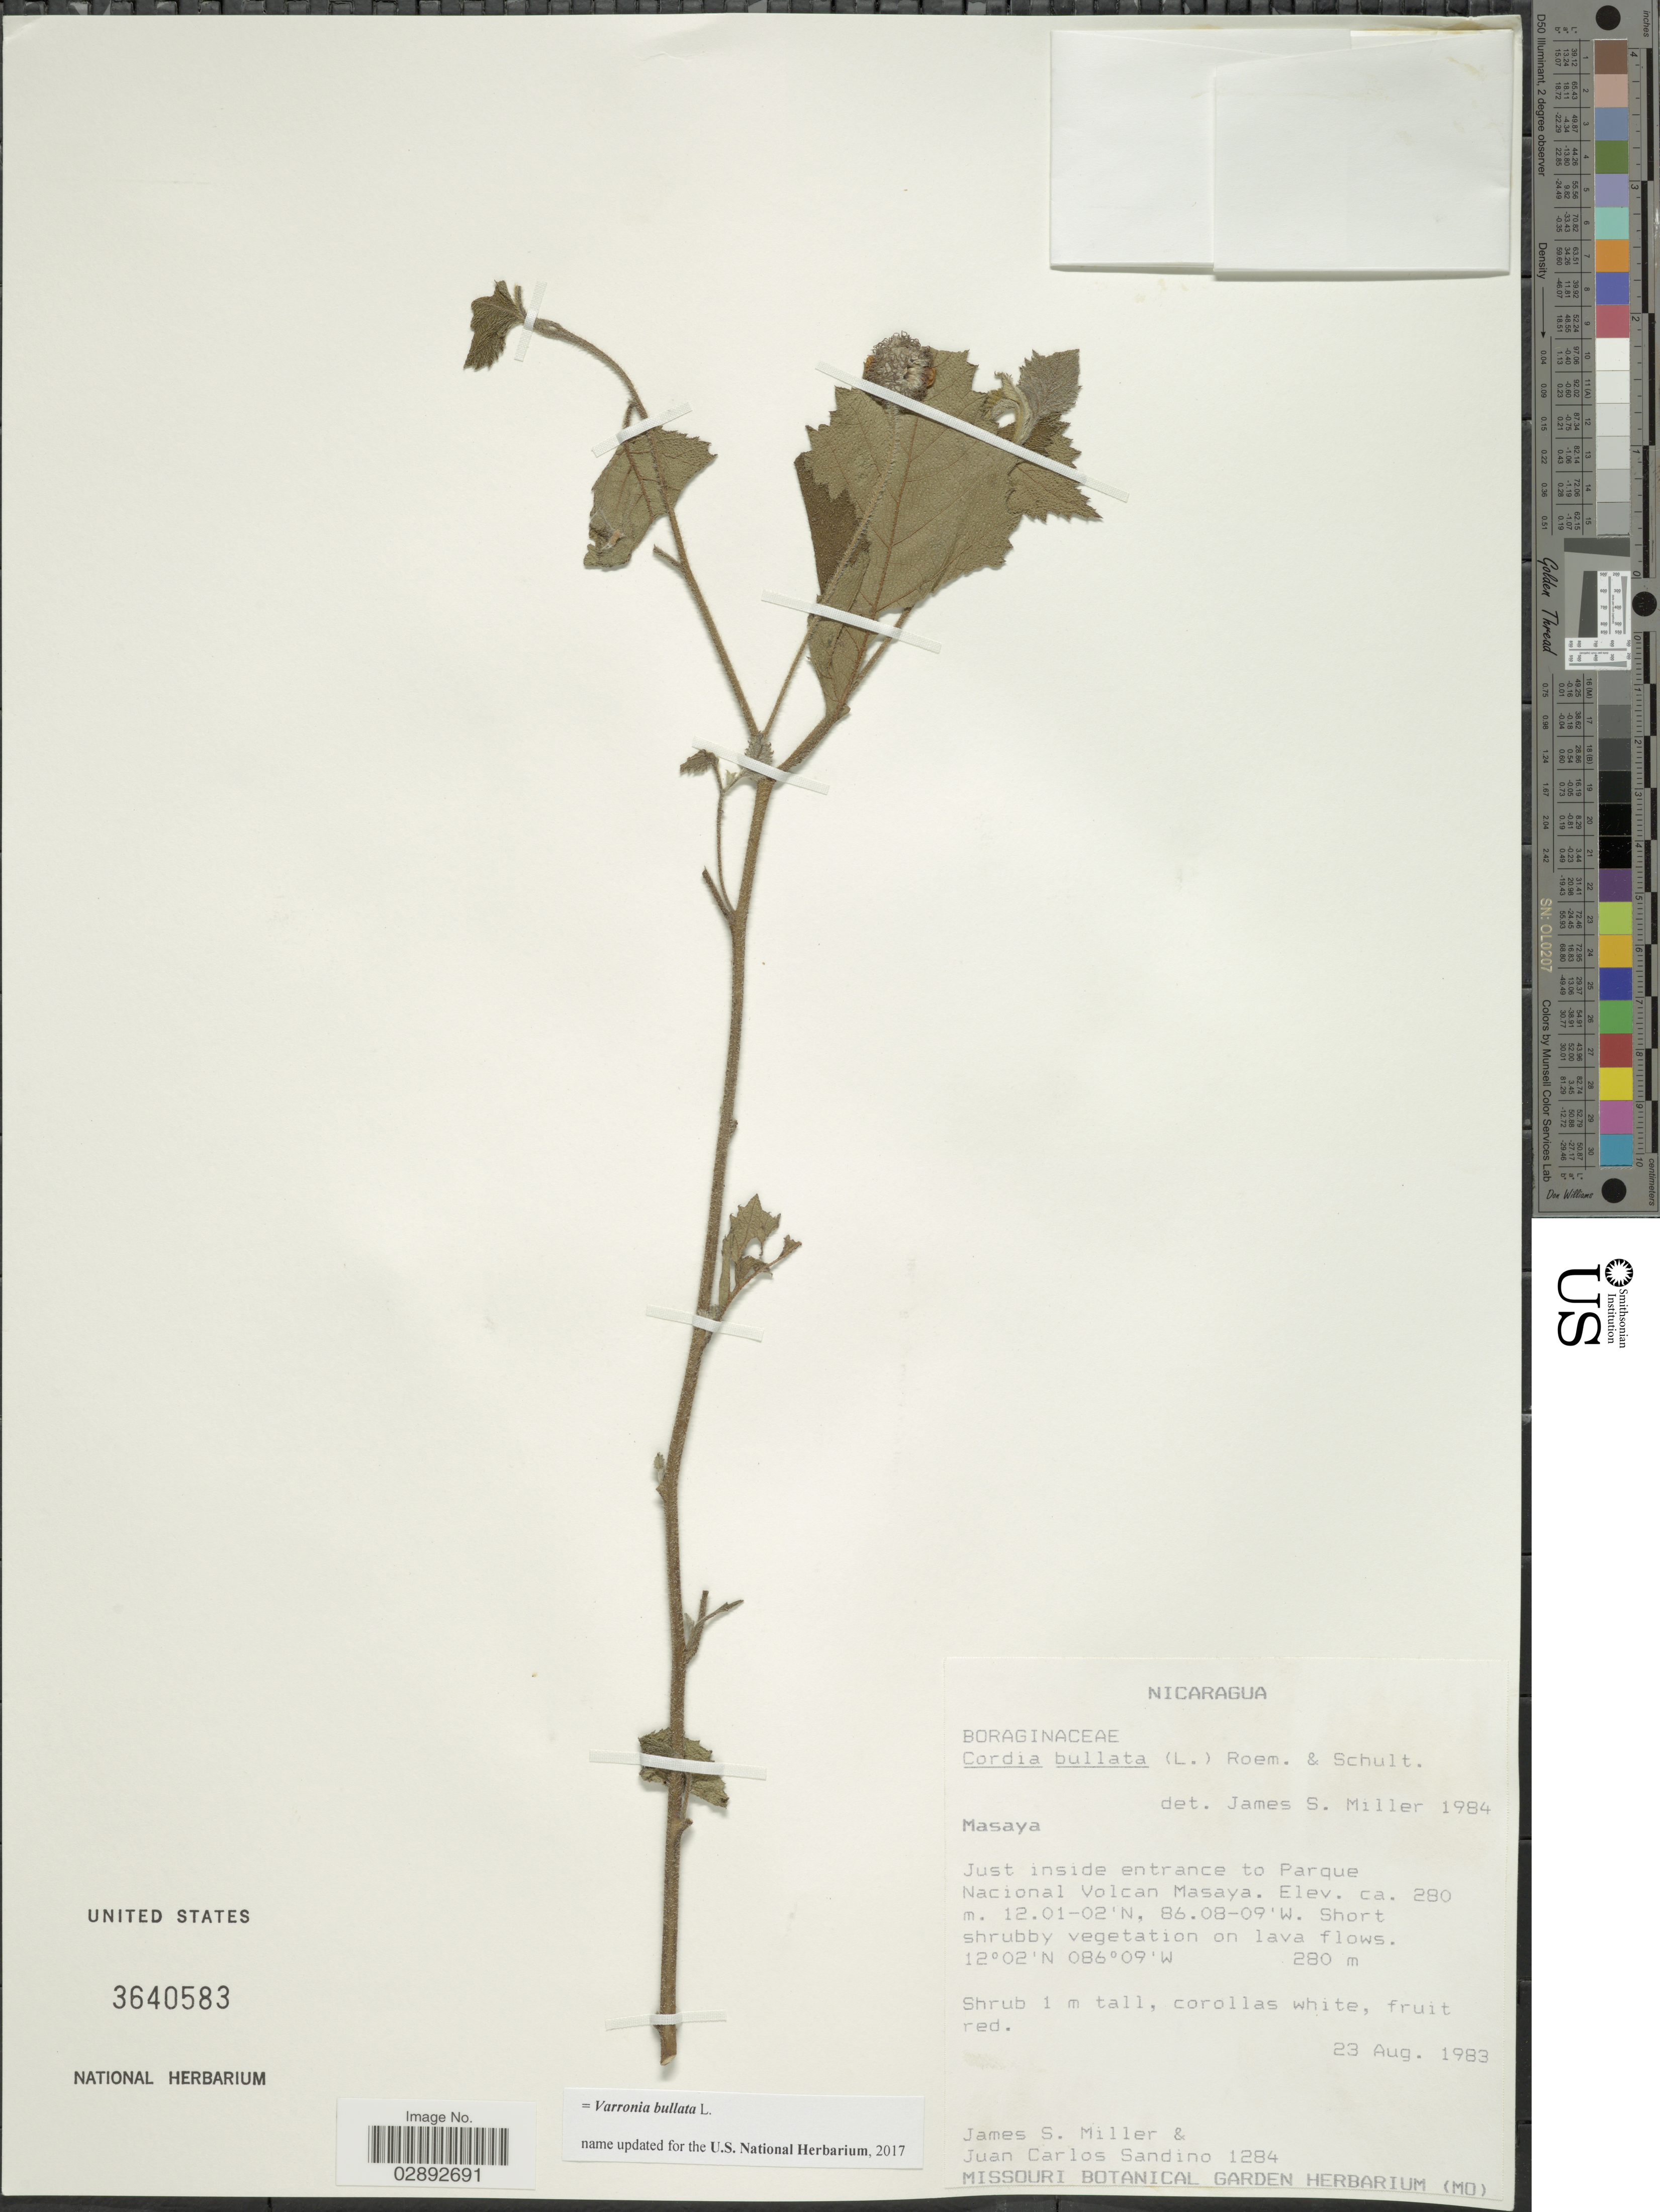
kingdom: Plantae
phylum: Tracheophyta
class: Magnoliopsida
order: Boraginales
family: Cordiaceae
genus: Varronia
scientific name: Varronia bullata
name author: L.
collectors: J. S. Miller & J. Sandino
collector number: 1284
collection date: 1983-08-23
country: Nicaragua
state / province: Masaya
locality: Just inside entrance to Parque Nacional Volcan Masaya.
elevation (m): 280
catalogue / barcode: US 3640583